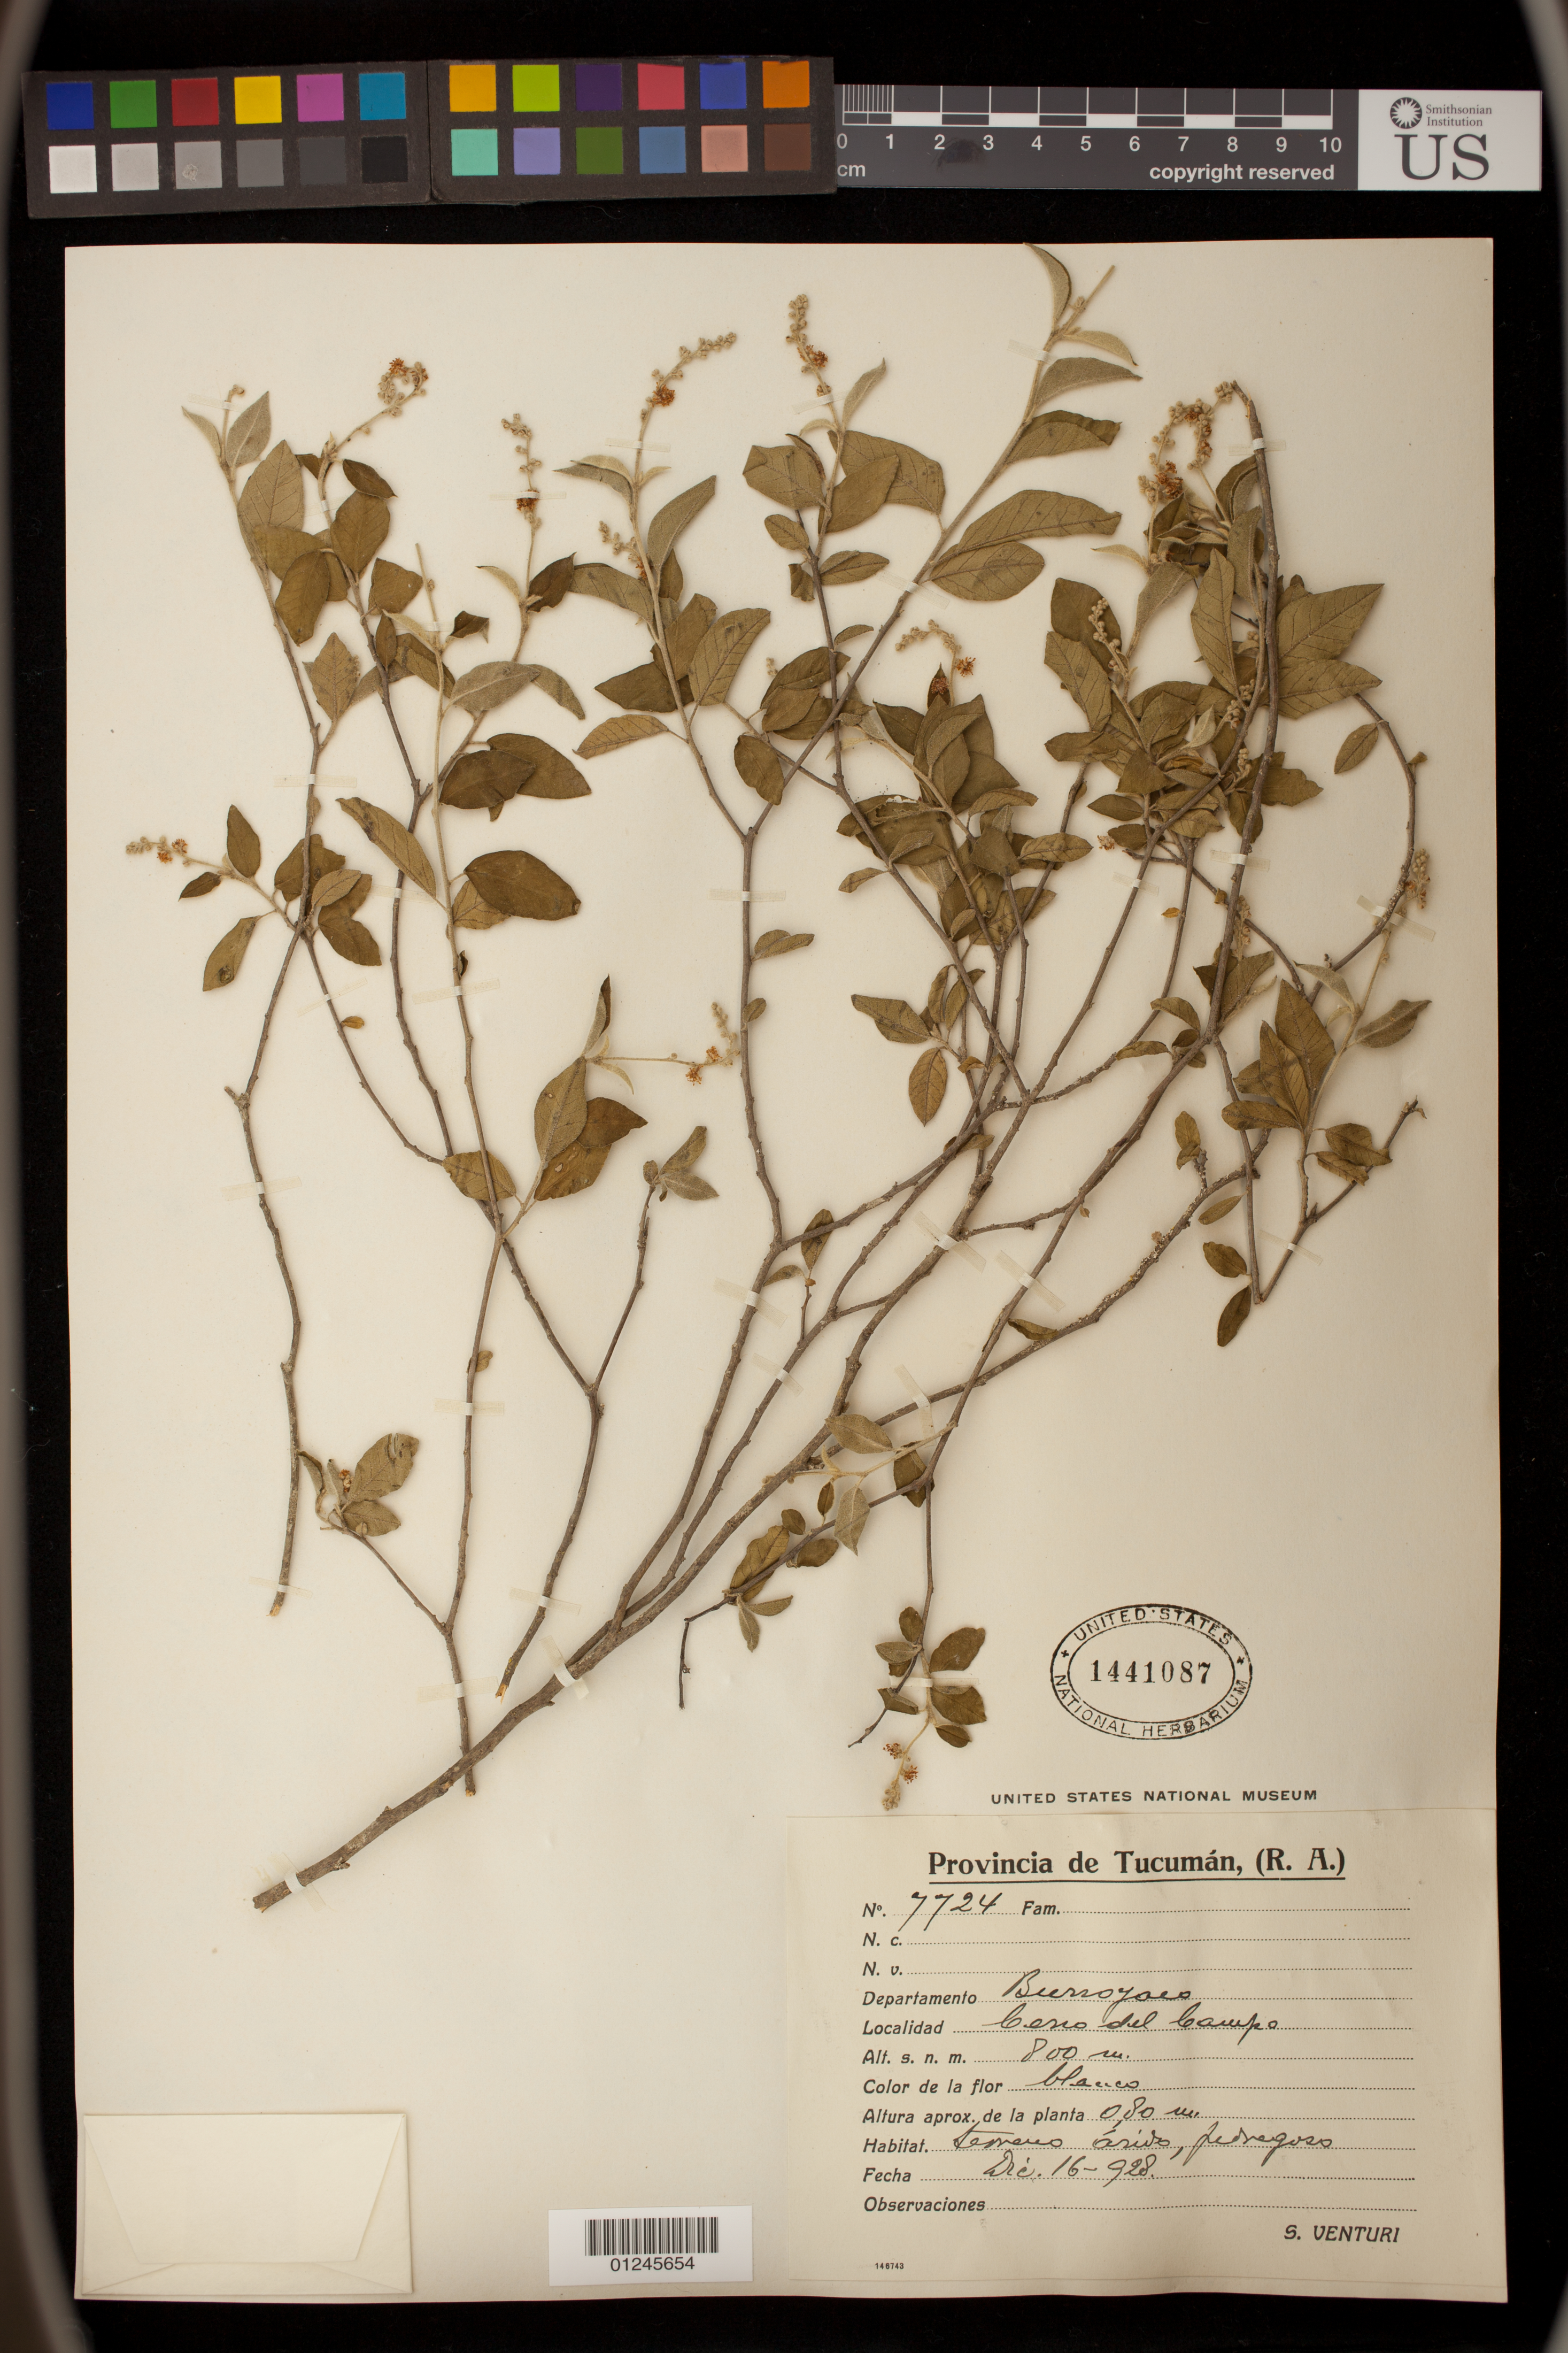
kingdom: Plantae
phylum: Tracheophyta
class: Magnoliopsida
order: Malpighiales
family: Euphorbiaceae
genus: Croton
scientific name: Croton hieronymi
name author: Griseb.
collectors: S. Venturi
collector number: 7724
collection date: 1928-12-16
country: Argentina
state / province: Tucumán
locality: Burroyaco, Cerro del Campo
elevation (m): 800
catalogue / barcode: US 1441087